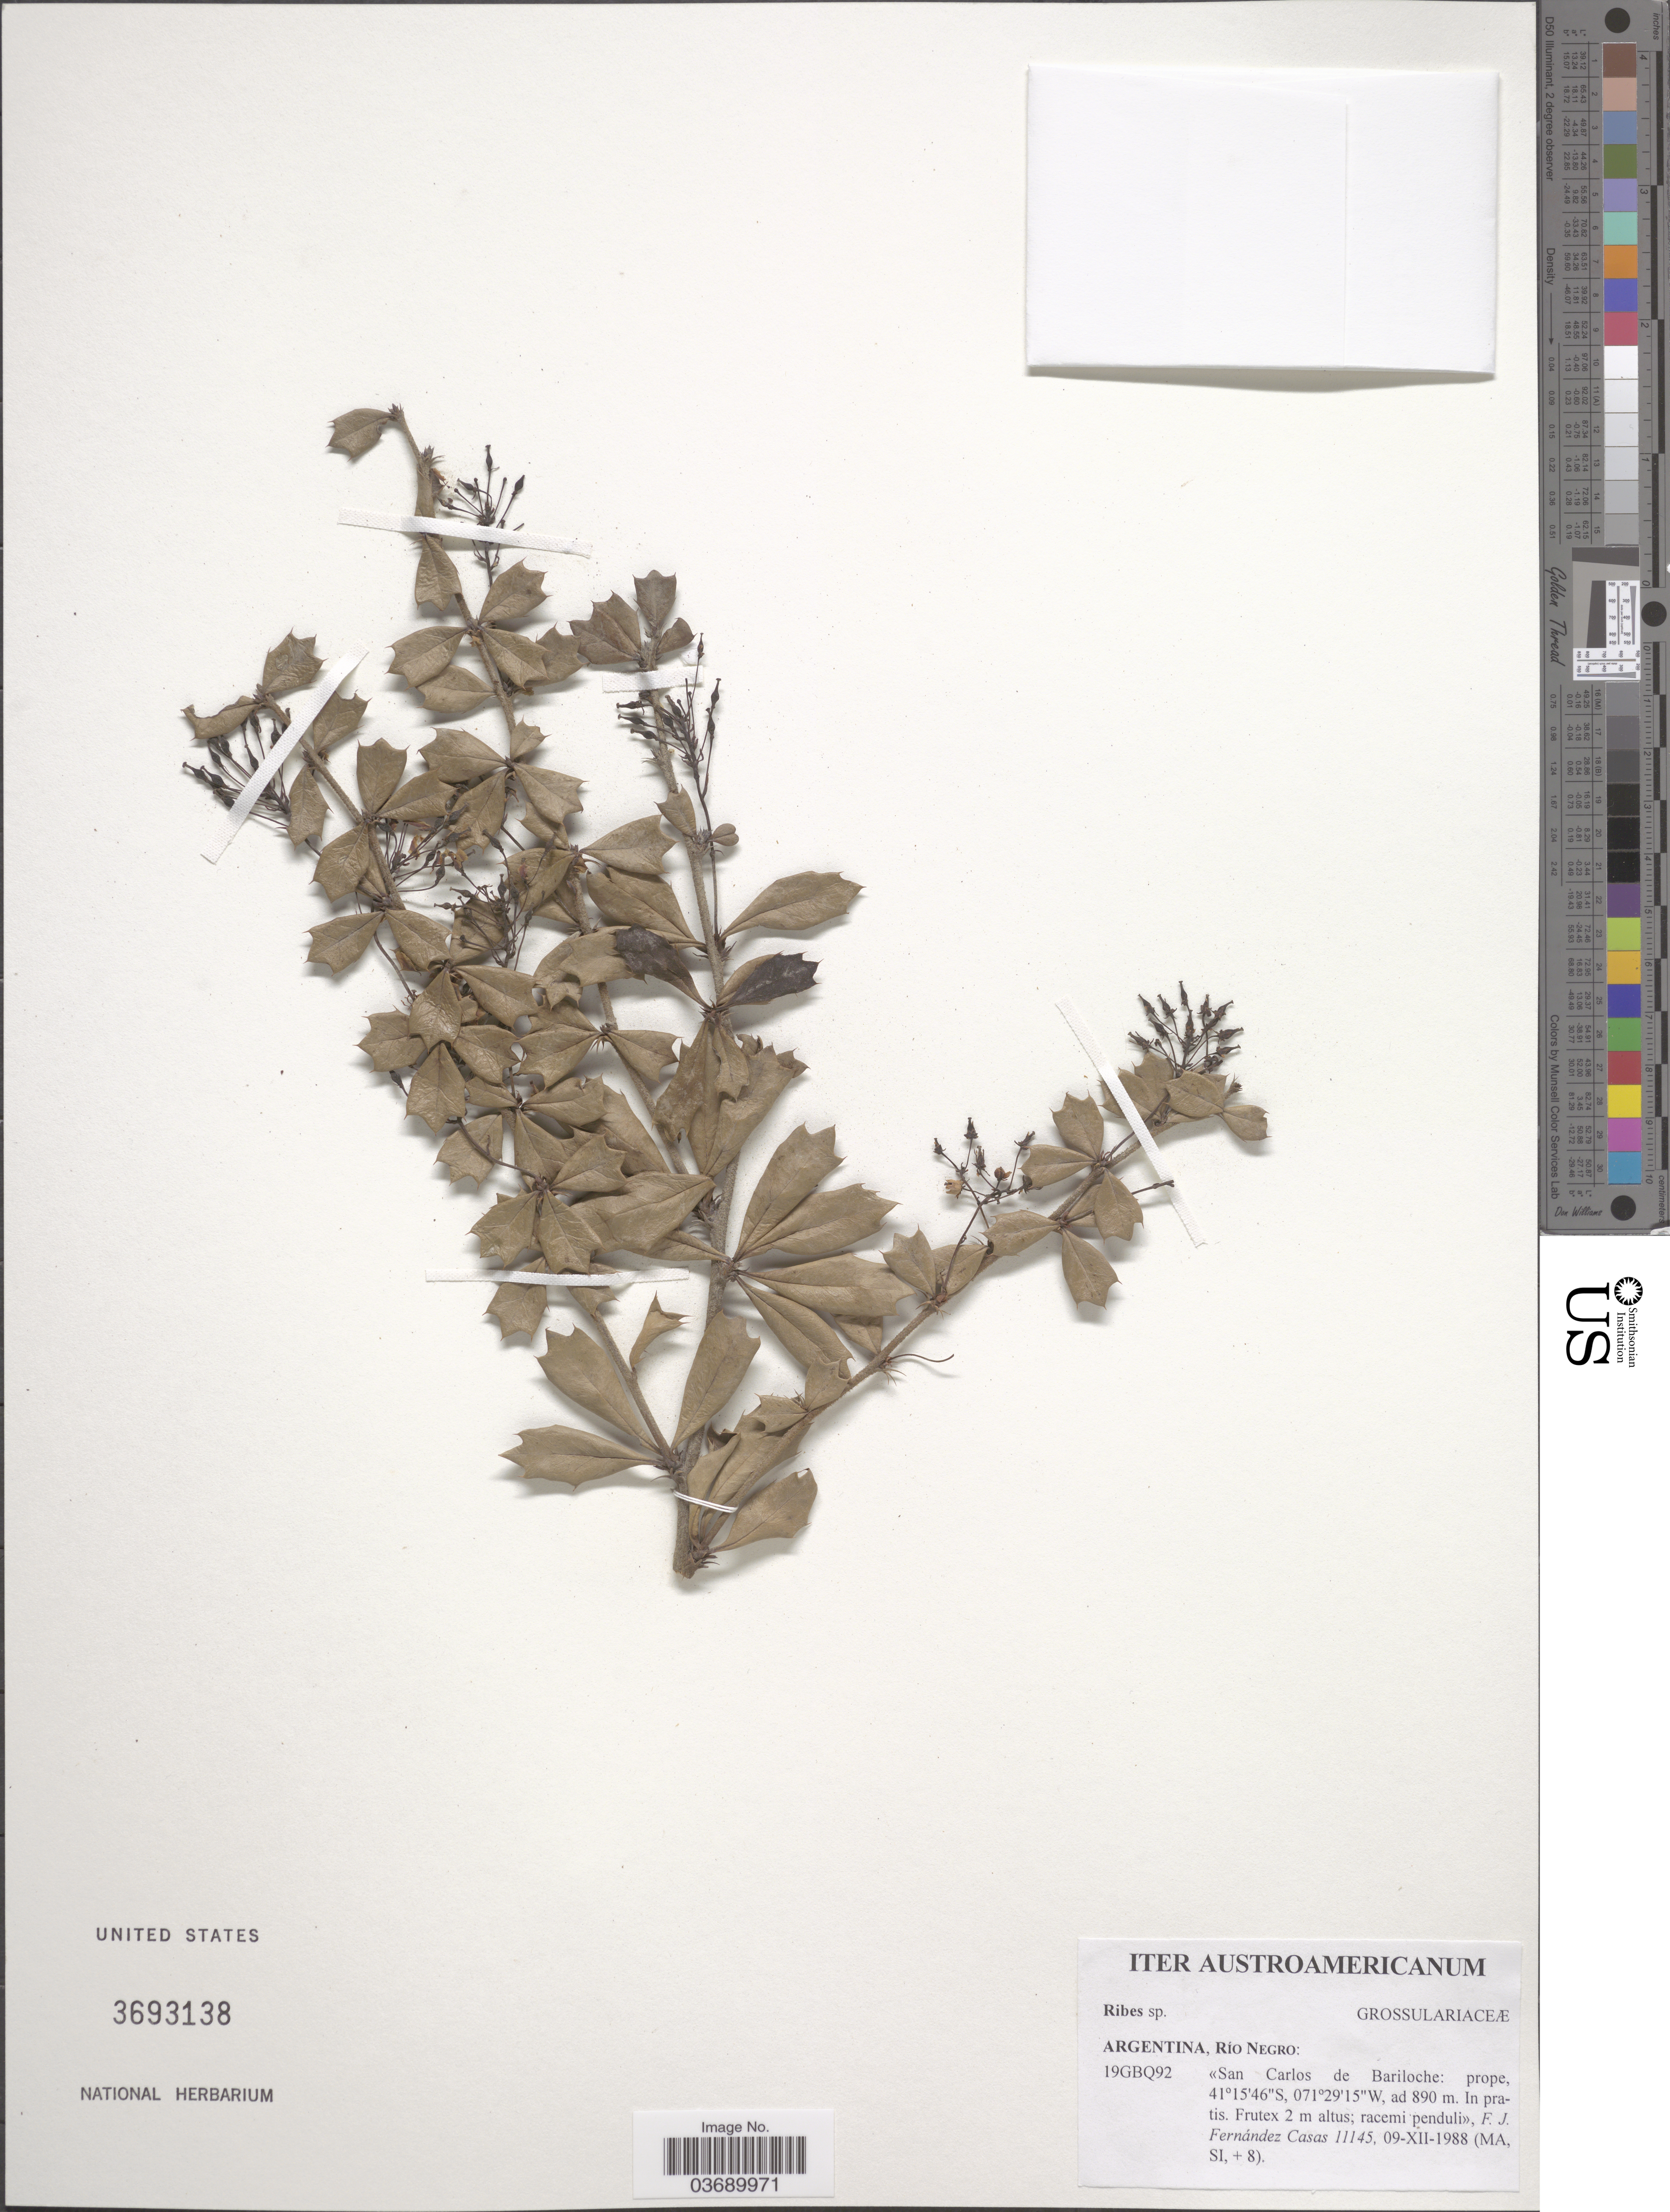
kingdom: Plantae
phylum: Tracheophyta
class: Magnoliopsida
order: Saxifragales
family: Grossulariaceae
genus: Ribes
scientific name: Ribes sp.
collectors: F. Fernández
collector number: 11145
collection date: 1988-12-09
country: Argentina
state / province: Rio Negro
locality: San Carlos de Bariloche.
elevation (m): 890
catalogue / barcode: US 3693138